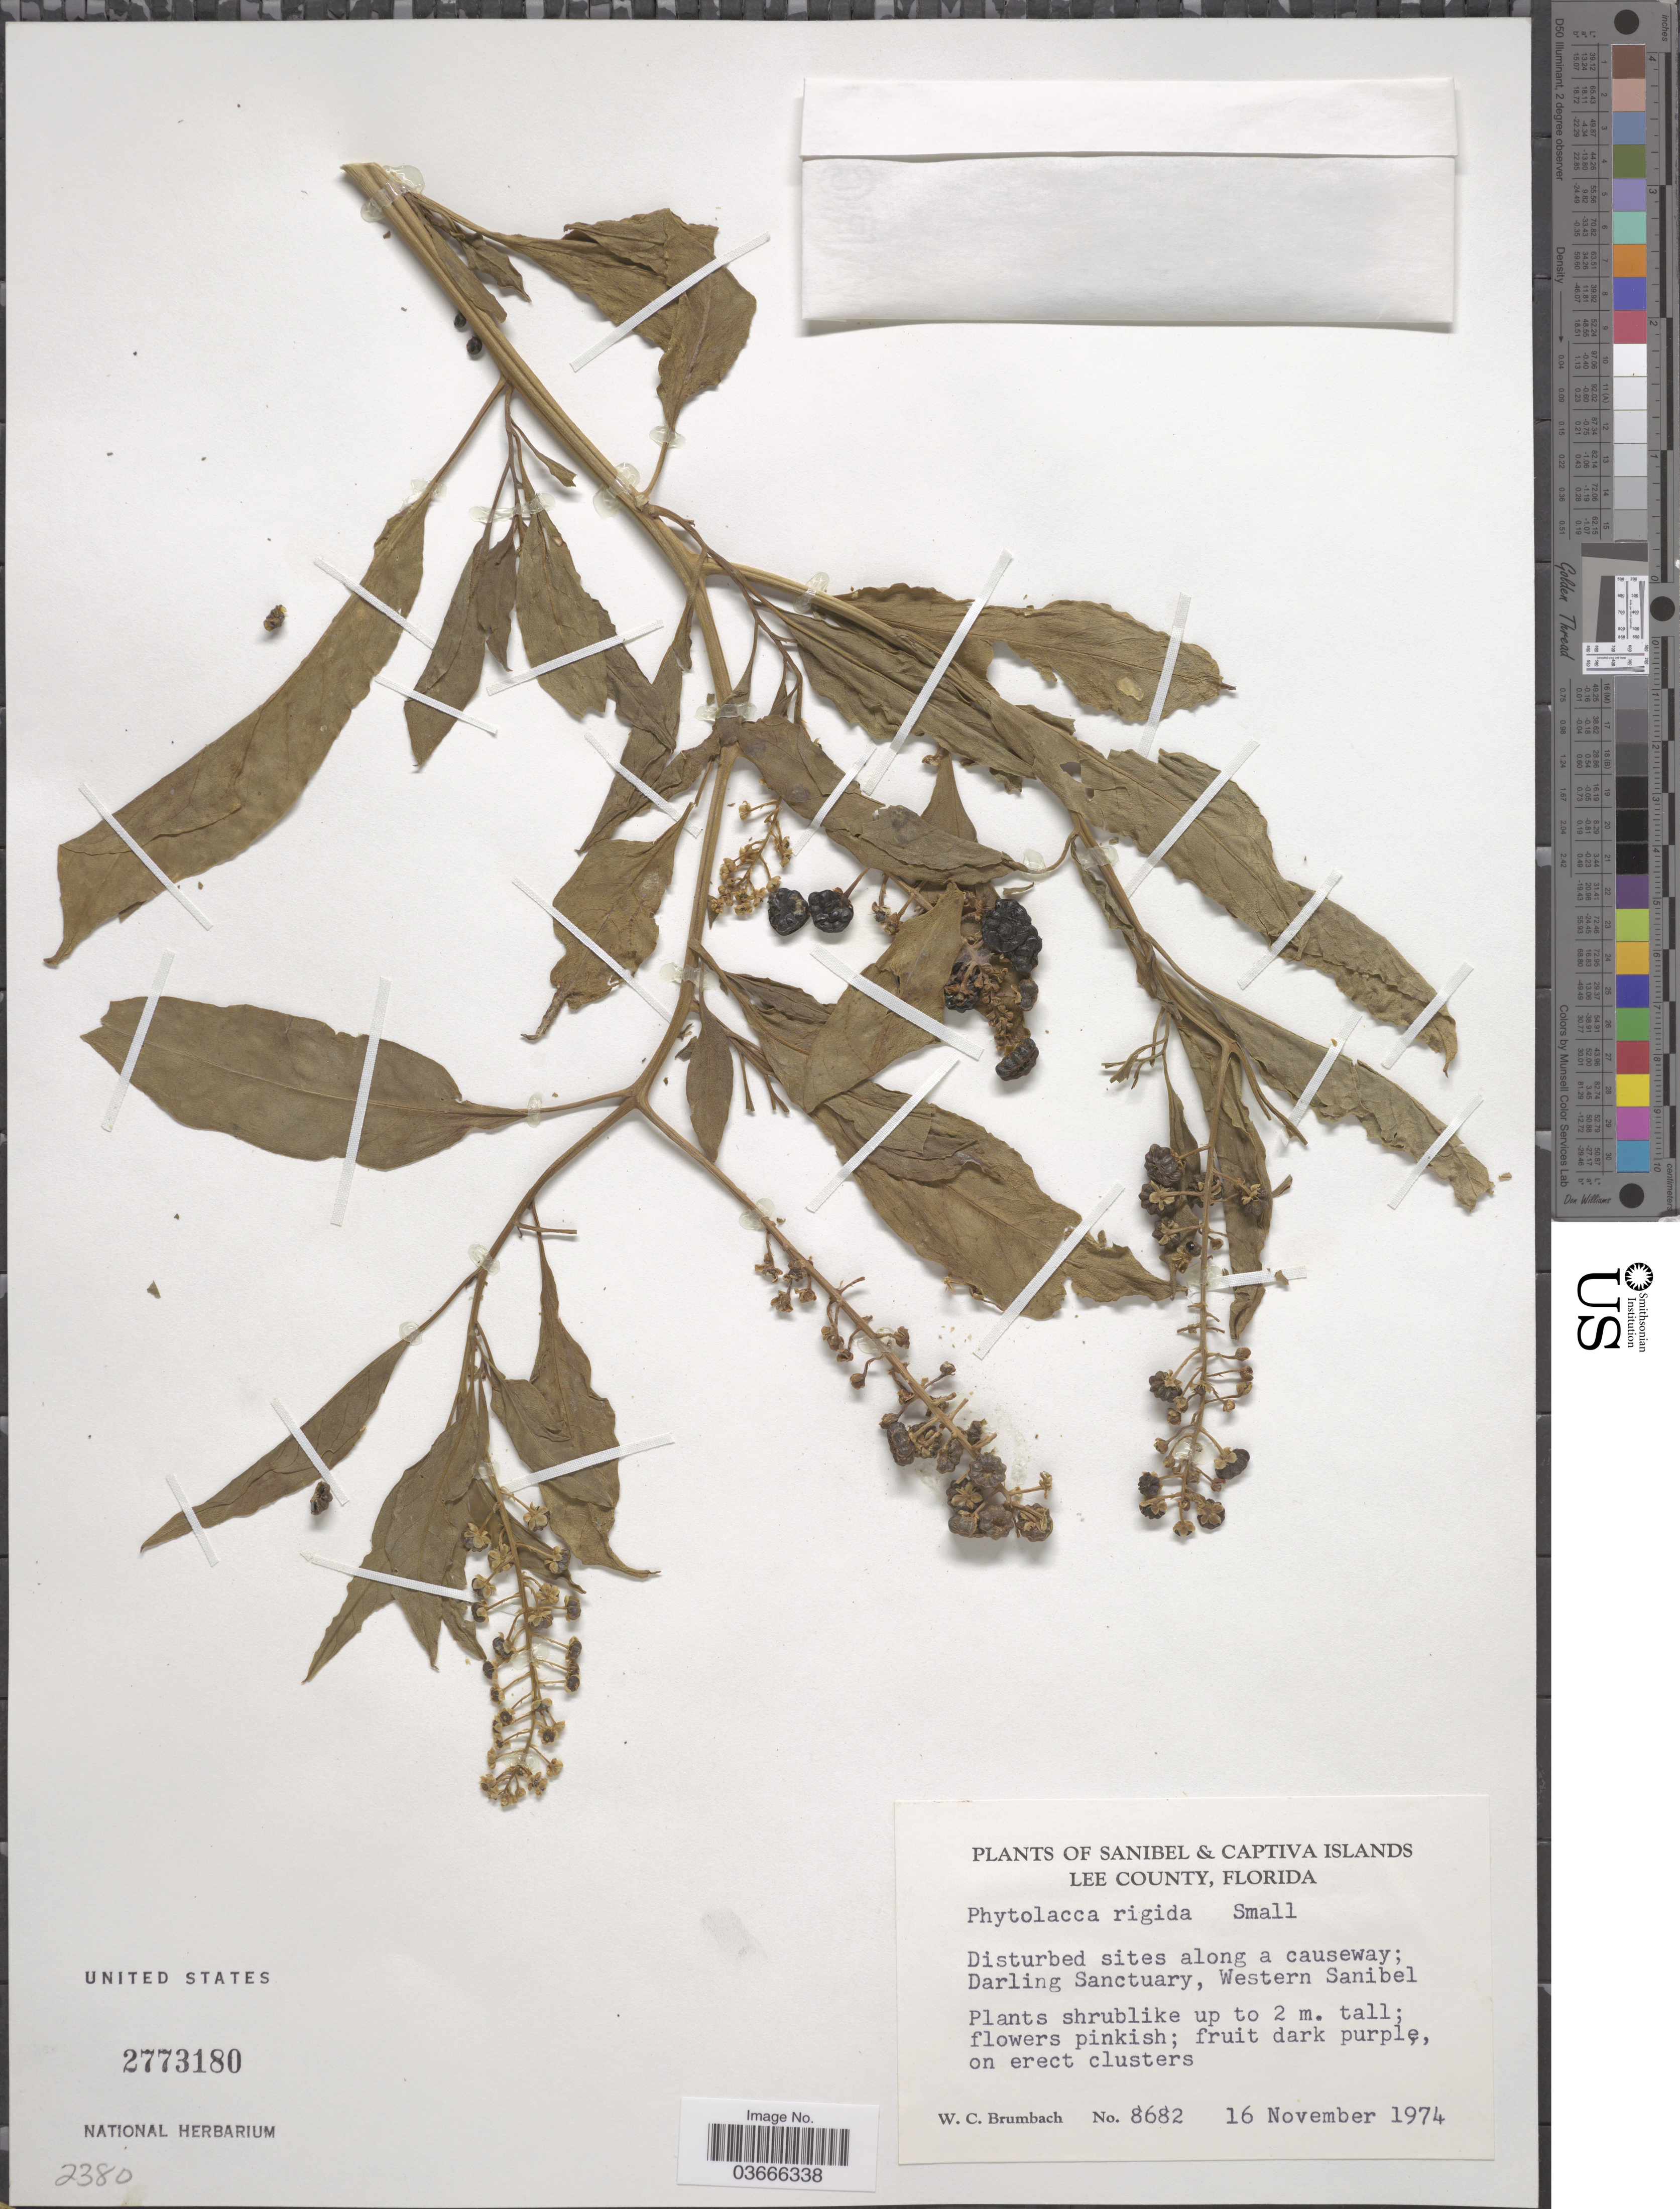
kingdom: Plantae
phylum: Tracheophyta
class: Magnoliopsida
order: Caryophyllales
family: Phytolaccaceae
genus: Phytolacca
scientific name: Phytolacca rigida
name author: Small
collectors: W. C. Brumbach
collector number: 8682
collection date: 1974-11-16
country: United States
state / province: Florida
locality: Sanibel & Captiva Islands. Lee County. Disturbed sites along a causeway; Darling Sanctuary, Western Sanibel.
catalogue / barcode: US 2773180